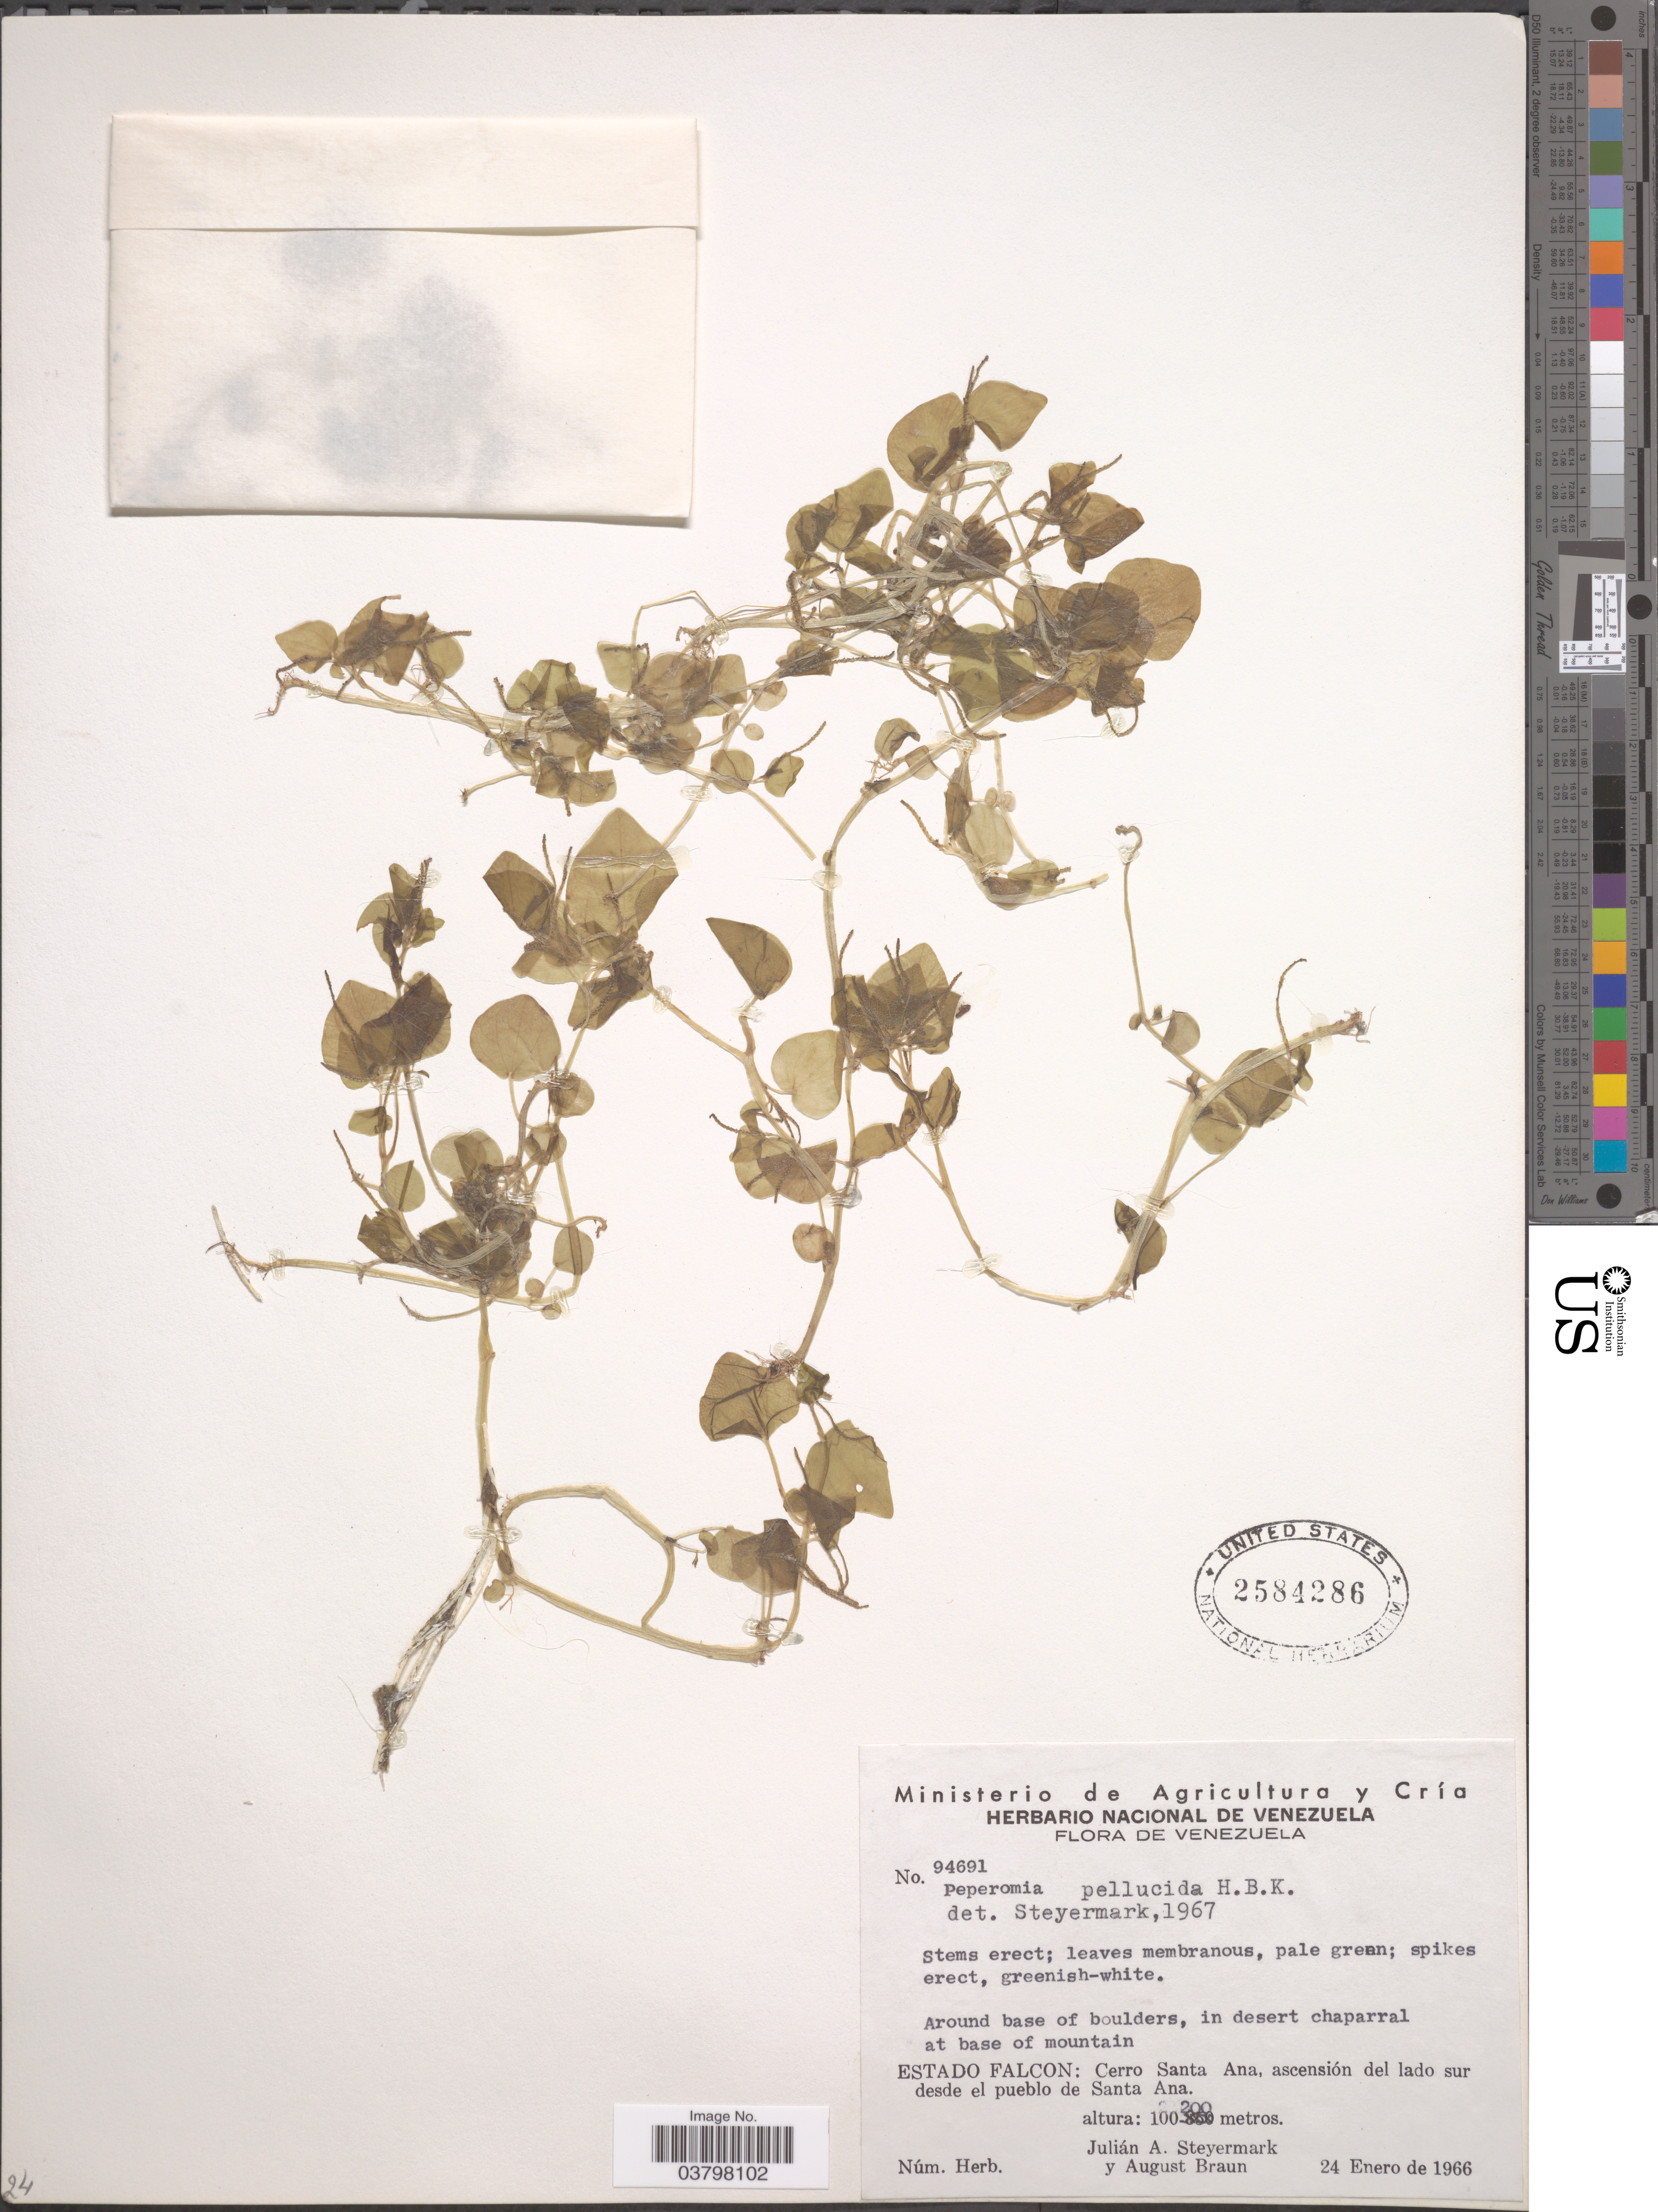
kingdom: Plantae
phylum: Tracheophyta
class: Magnoliopsida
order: Piperales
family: Piperaceae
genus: Peperomia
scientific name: Peperomia pellucida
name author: (L.) Kunth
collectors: J. Steyermark & A. Braun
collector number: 94691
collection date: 1966-01-24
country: Venezuela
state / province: Falcon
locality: Cerro Santa Ana, ascensión del lado sur desde el pueblo de Santa Ana.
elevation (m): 100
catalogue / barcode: US 2584286